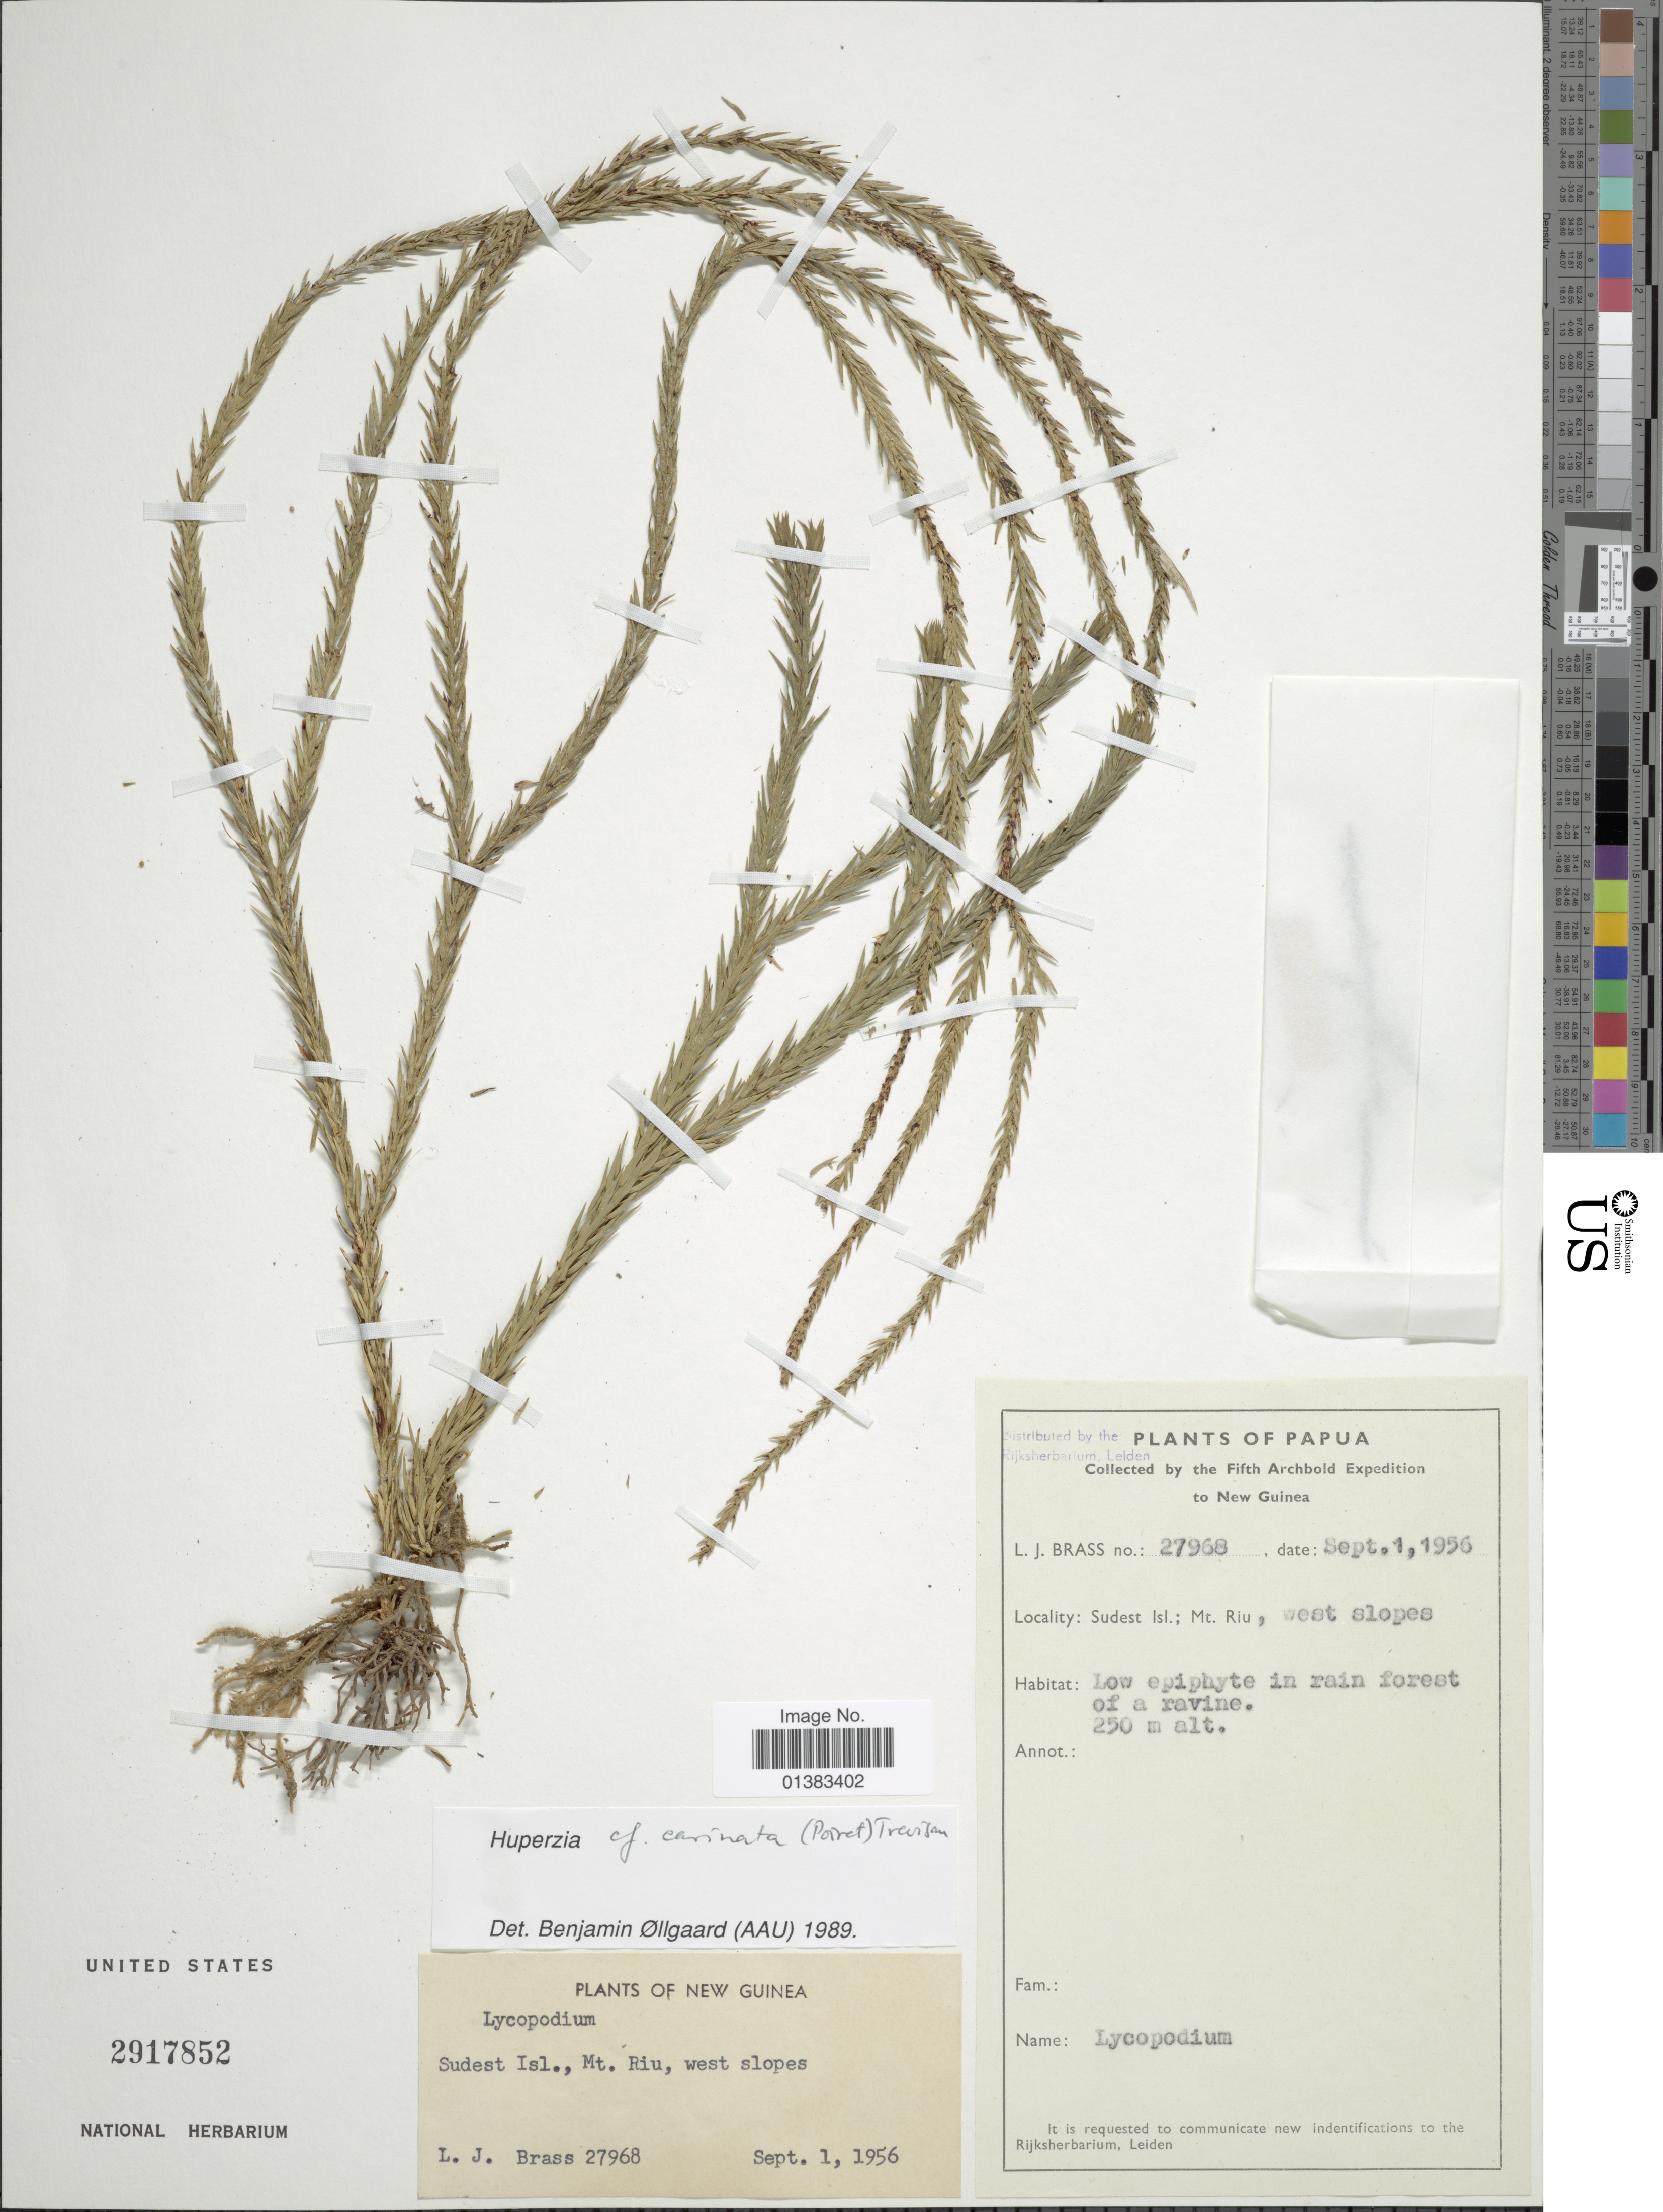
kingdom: Plantae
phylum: Tracheophyta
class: Lycopodiopsida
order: Lycopodiales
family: Lycopodiaceae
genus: Phlegmariurus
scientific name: Phlegmariurus carinatus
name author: (Desv.) Ching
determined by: Field, A. R.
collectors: L. J. Brass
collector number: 27968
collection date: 1956-09-01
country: Papua New Guinea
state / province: Milne Bay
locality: Sudest Isl.; Mt. Rui, west slopes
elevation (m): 250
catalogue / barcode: US 2917852